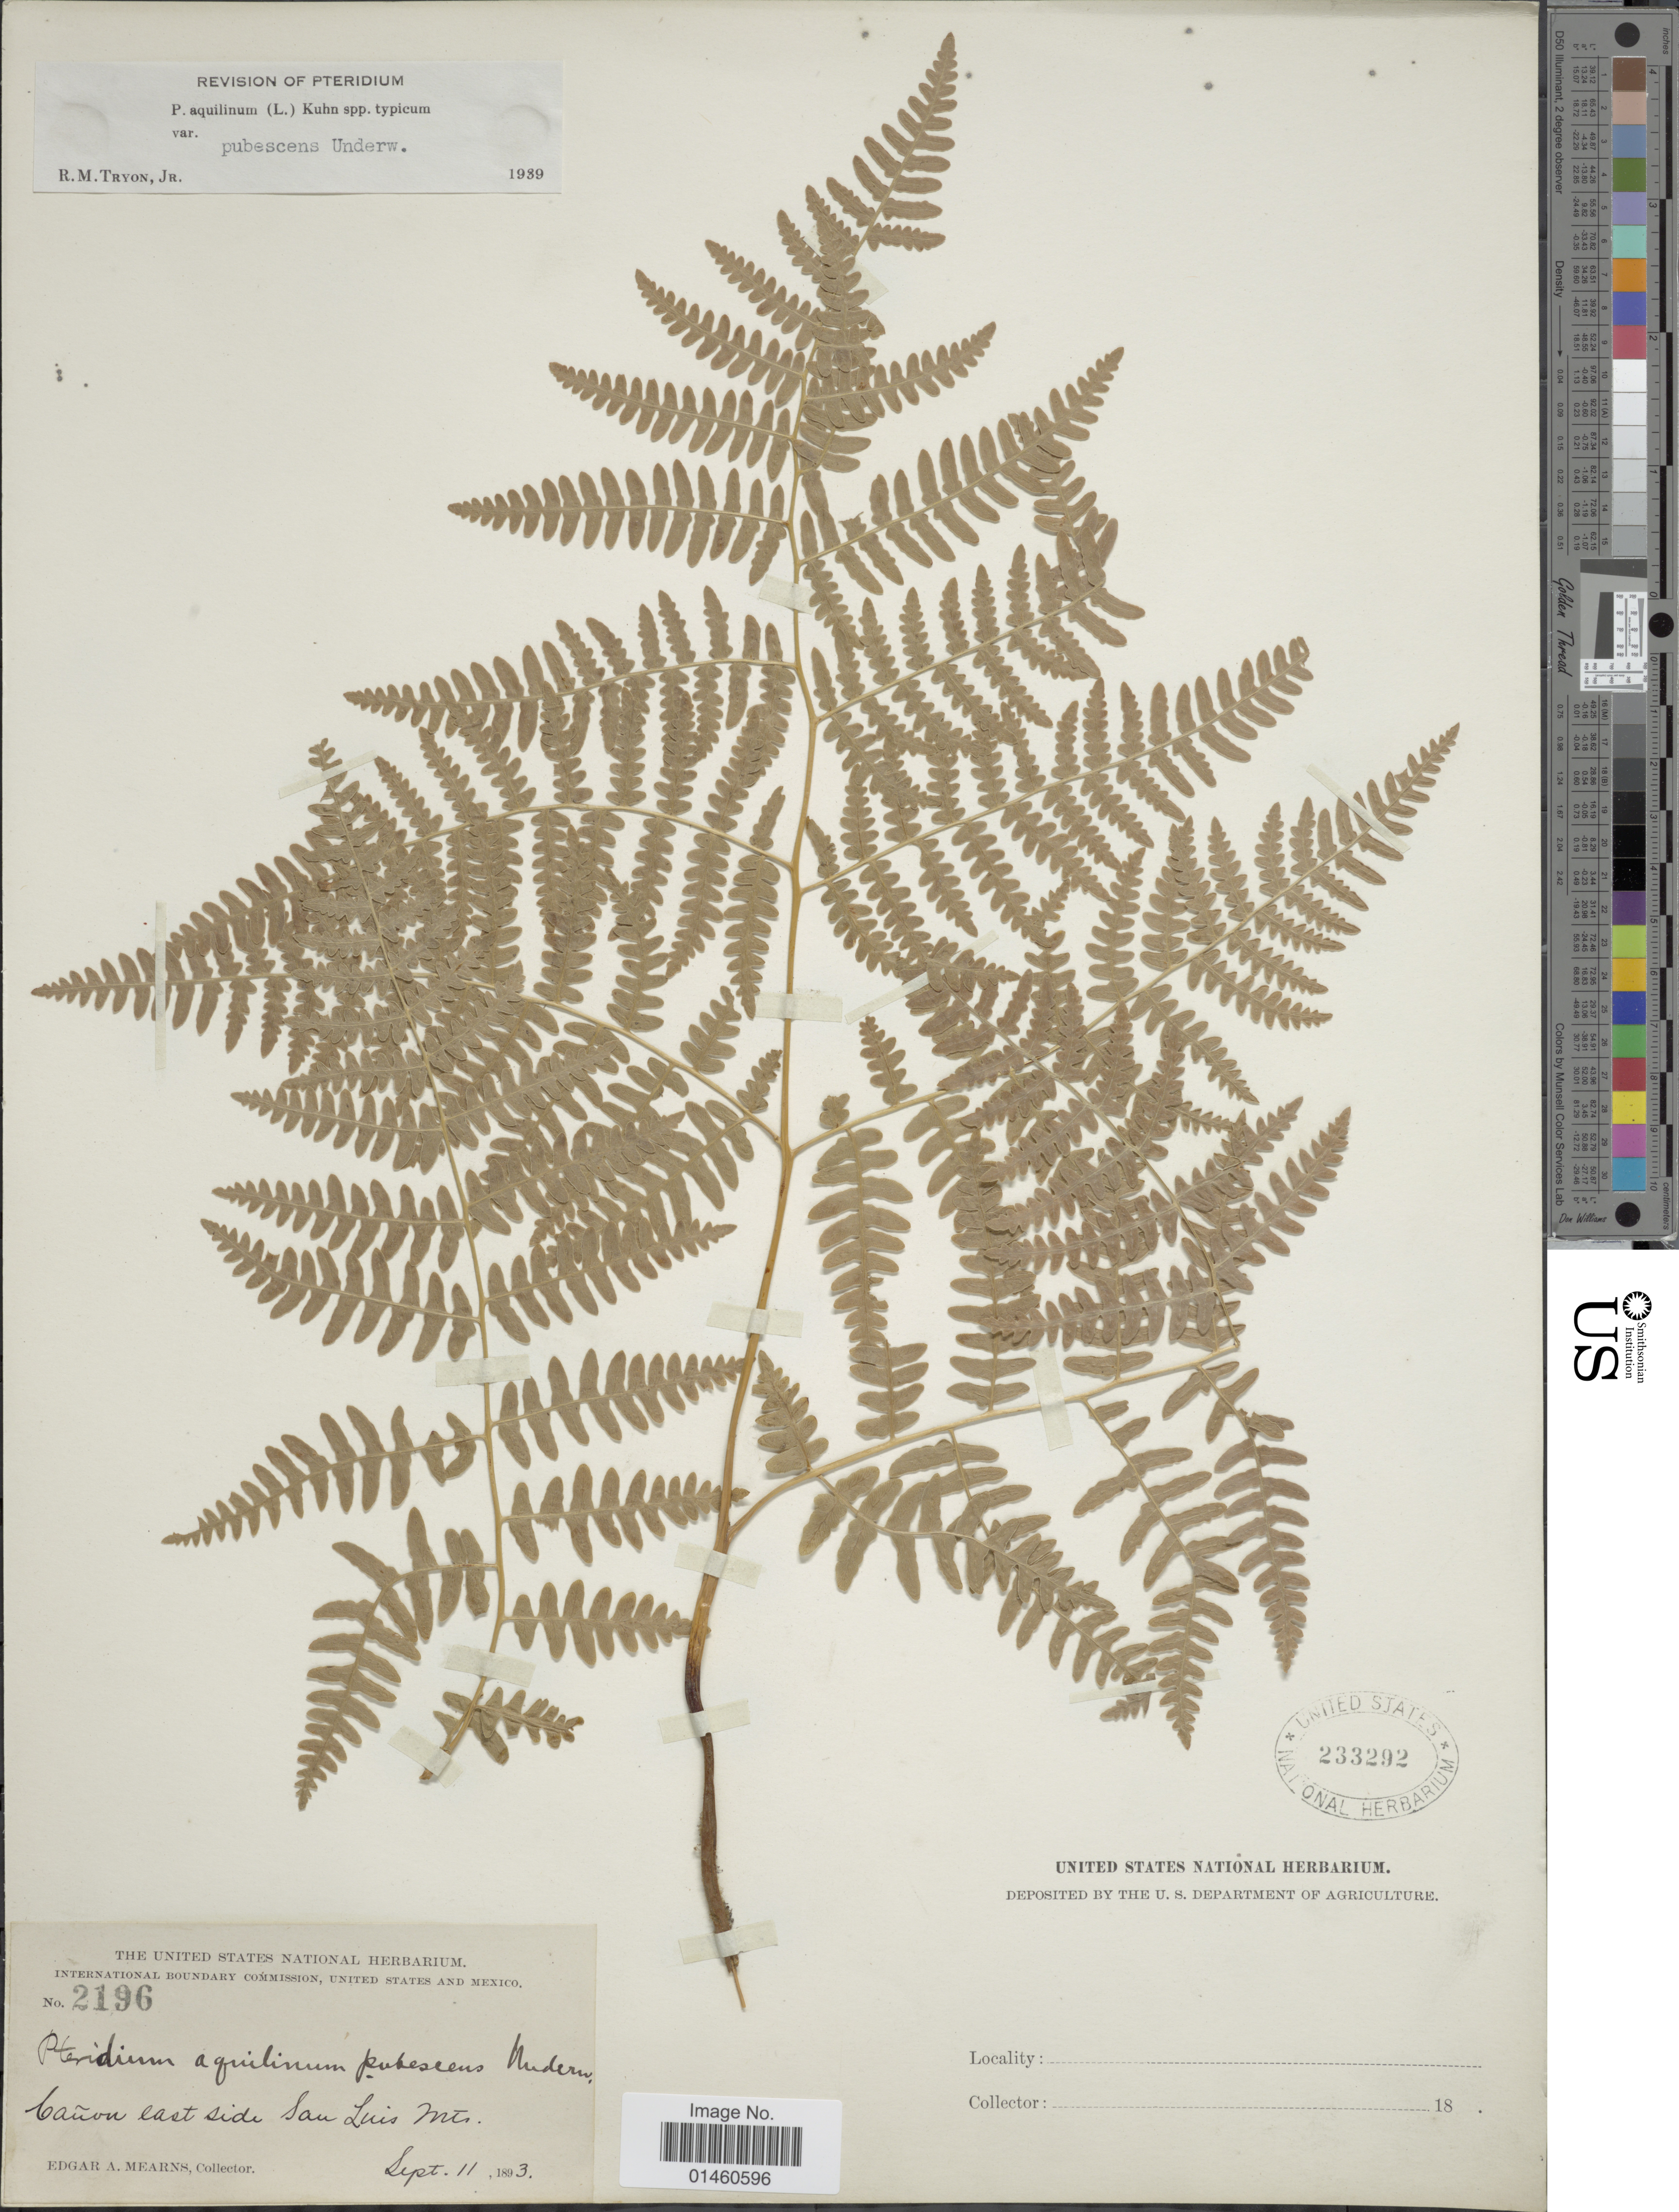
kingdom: Plantae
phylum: Tracheophyta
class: Polypodiopsida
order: Polypodiales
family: Dennstaedtiaceae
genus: Pteridium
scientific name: Pteridium pubescens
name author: (Underw.) Christenh.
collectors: E. A. Mearns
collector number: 2196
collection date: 1893-09-11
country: United States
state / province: Arizona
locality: Cañon east side San Luis Mts.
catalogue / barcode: US 233292